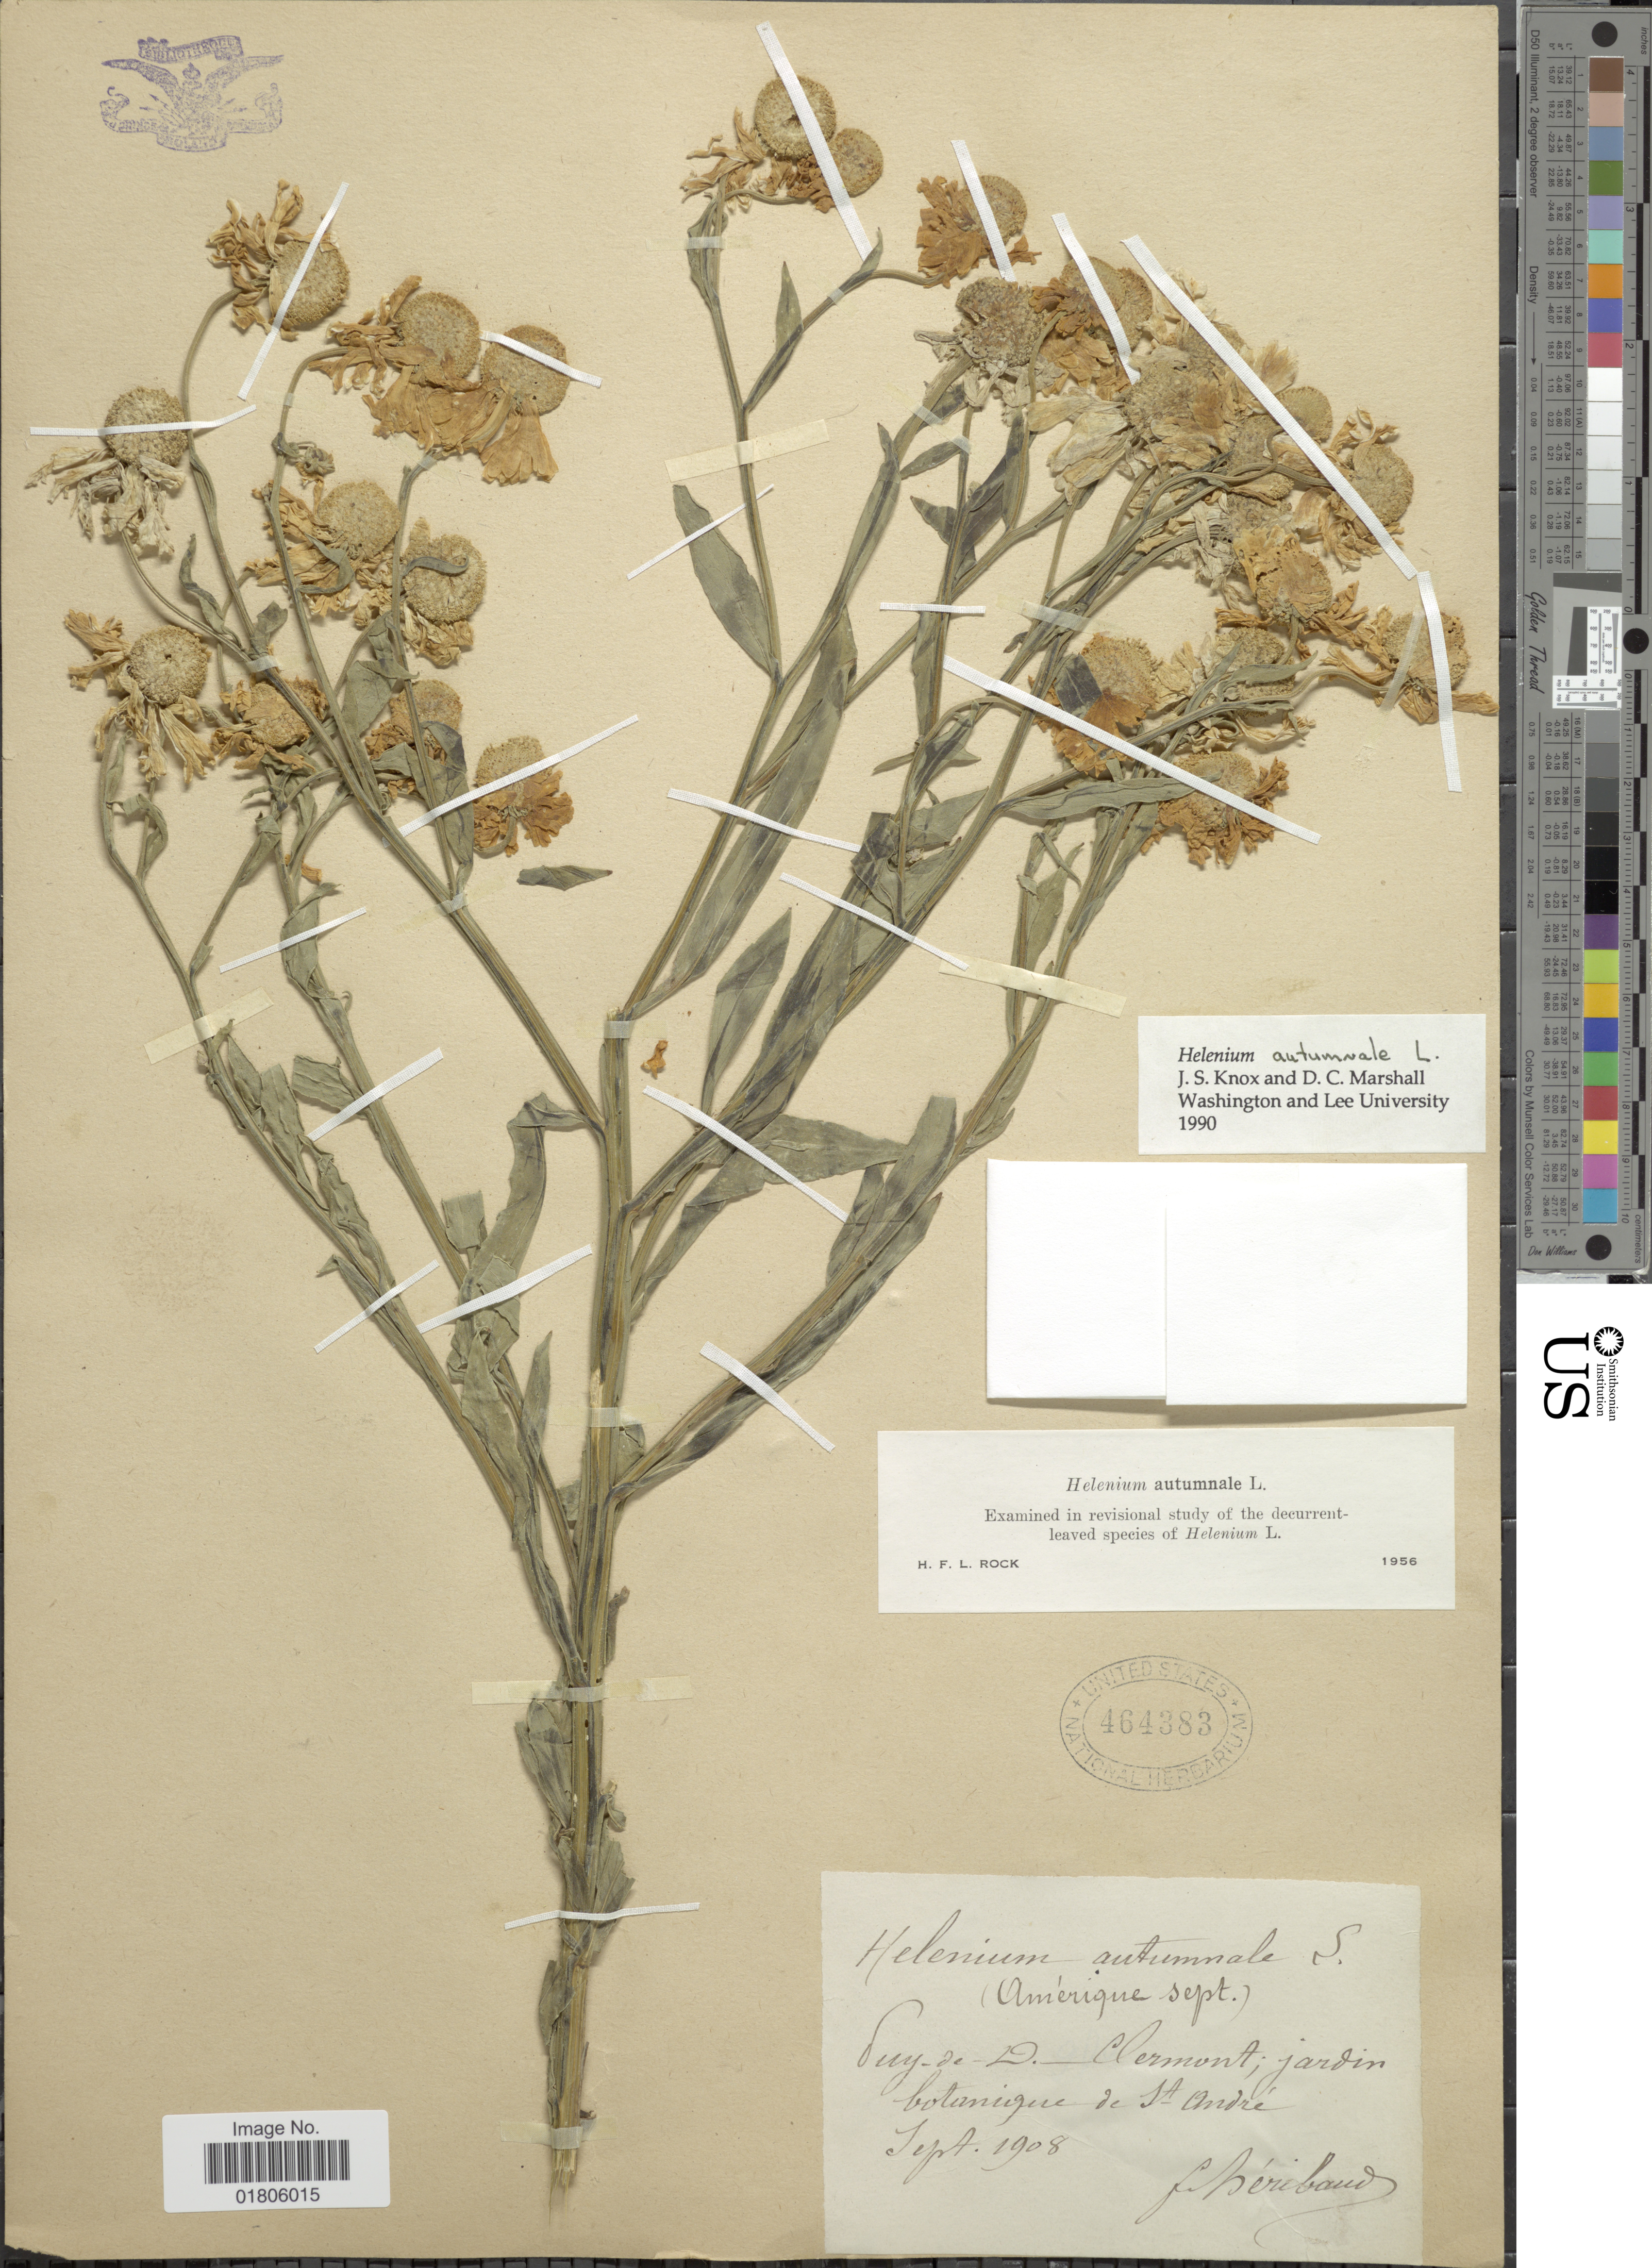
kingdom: Plantae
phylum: Tracheophyta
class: Magnoliopsida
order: Asterales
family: Asteraceae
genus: Helenium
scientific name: Helenium autumnale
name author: L.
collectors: F. Heriband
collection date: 1908-09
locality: Suy-de-D. Clermont jardin botanique de Sta Andre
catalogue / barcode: US 464383